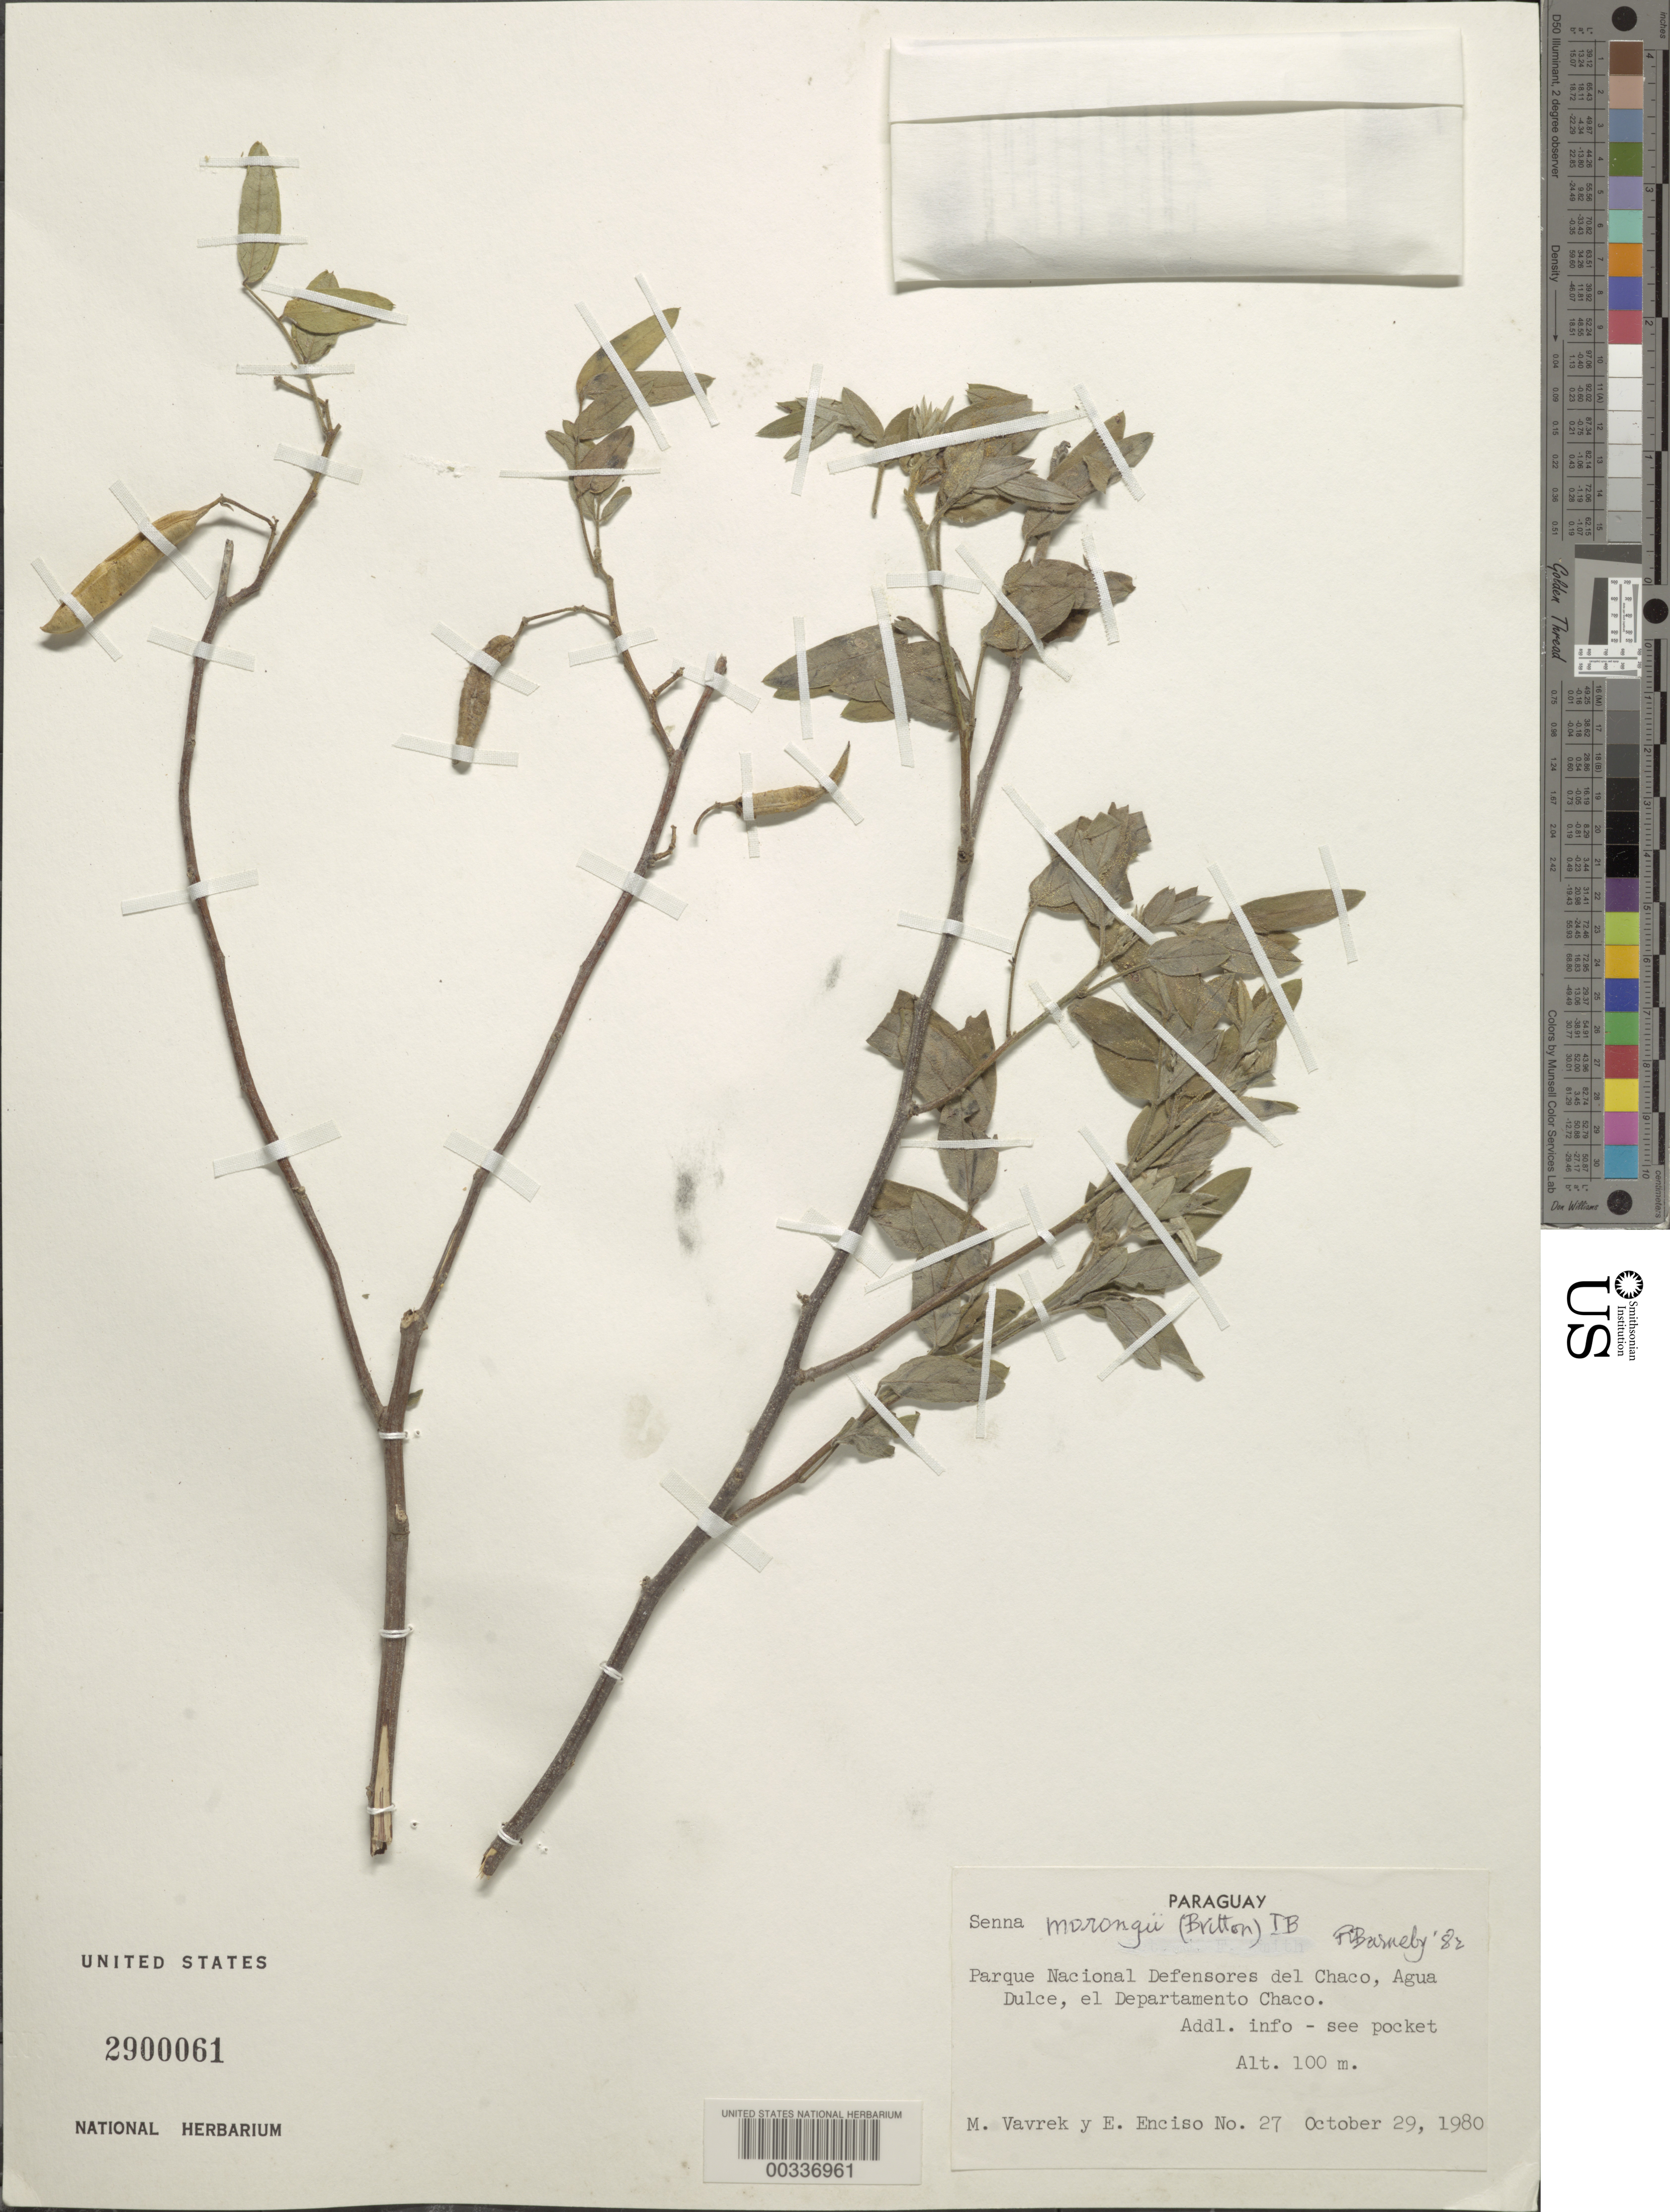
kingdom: Plantae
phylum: Tracheophyta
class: Magnoliopsida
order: Fabales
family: Fabaceae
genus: Senna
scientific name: Senna morongii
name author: (Britton) H.S. Irwin & Barneby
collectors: M. Vavrek & E. Enciso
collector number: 27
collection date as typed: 29 Oct 1980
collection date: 1980-10-29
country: Paraguay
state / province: Alto Paraguay / Boquerón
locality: Chaco [former department or general region?], parque nacional defensores del chaco, agua dulce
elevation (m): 100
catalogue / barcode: US 2900061